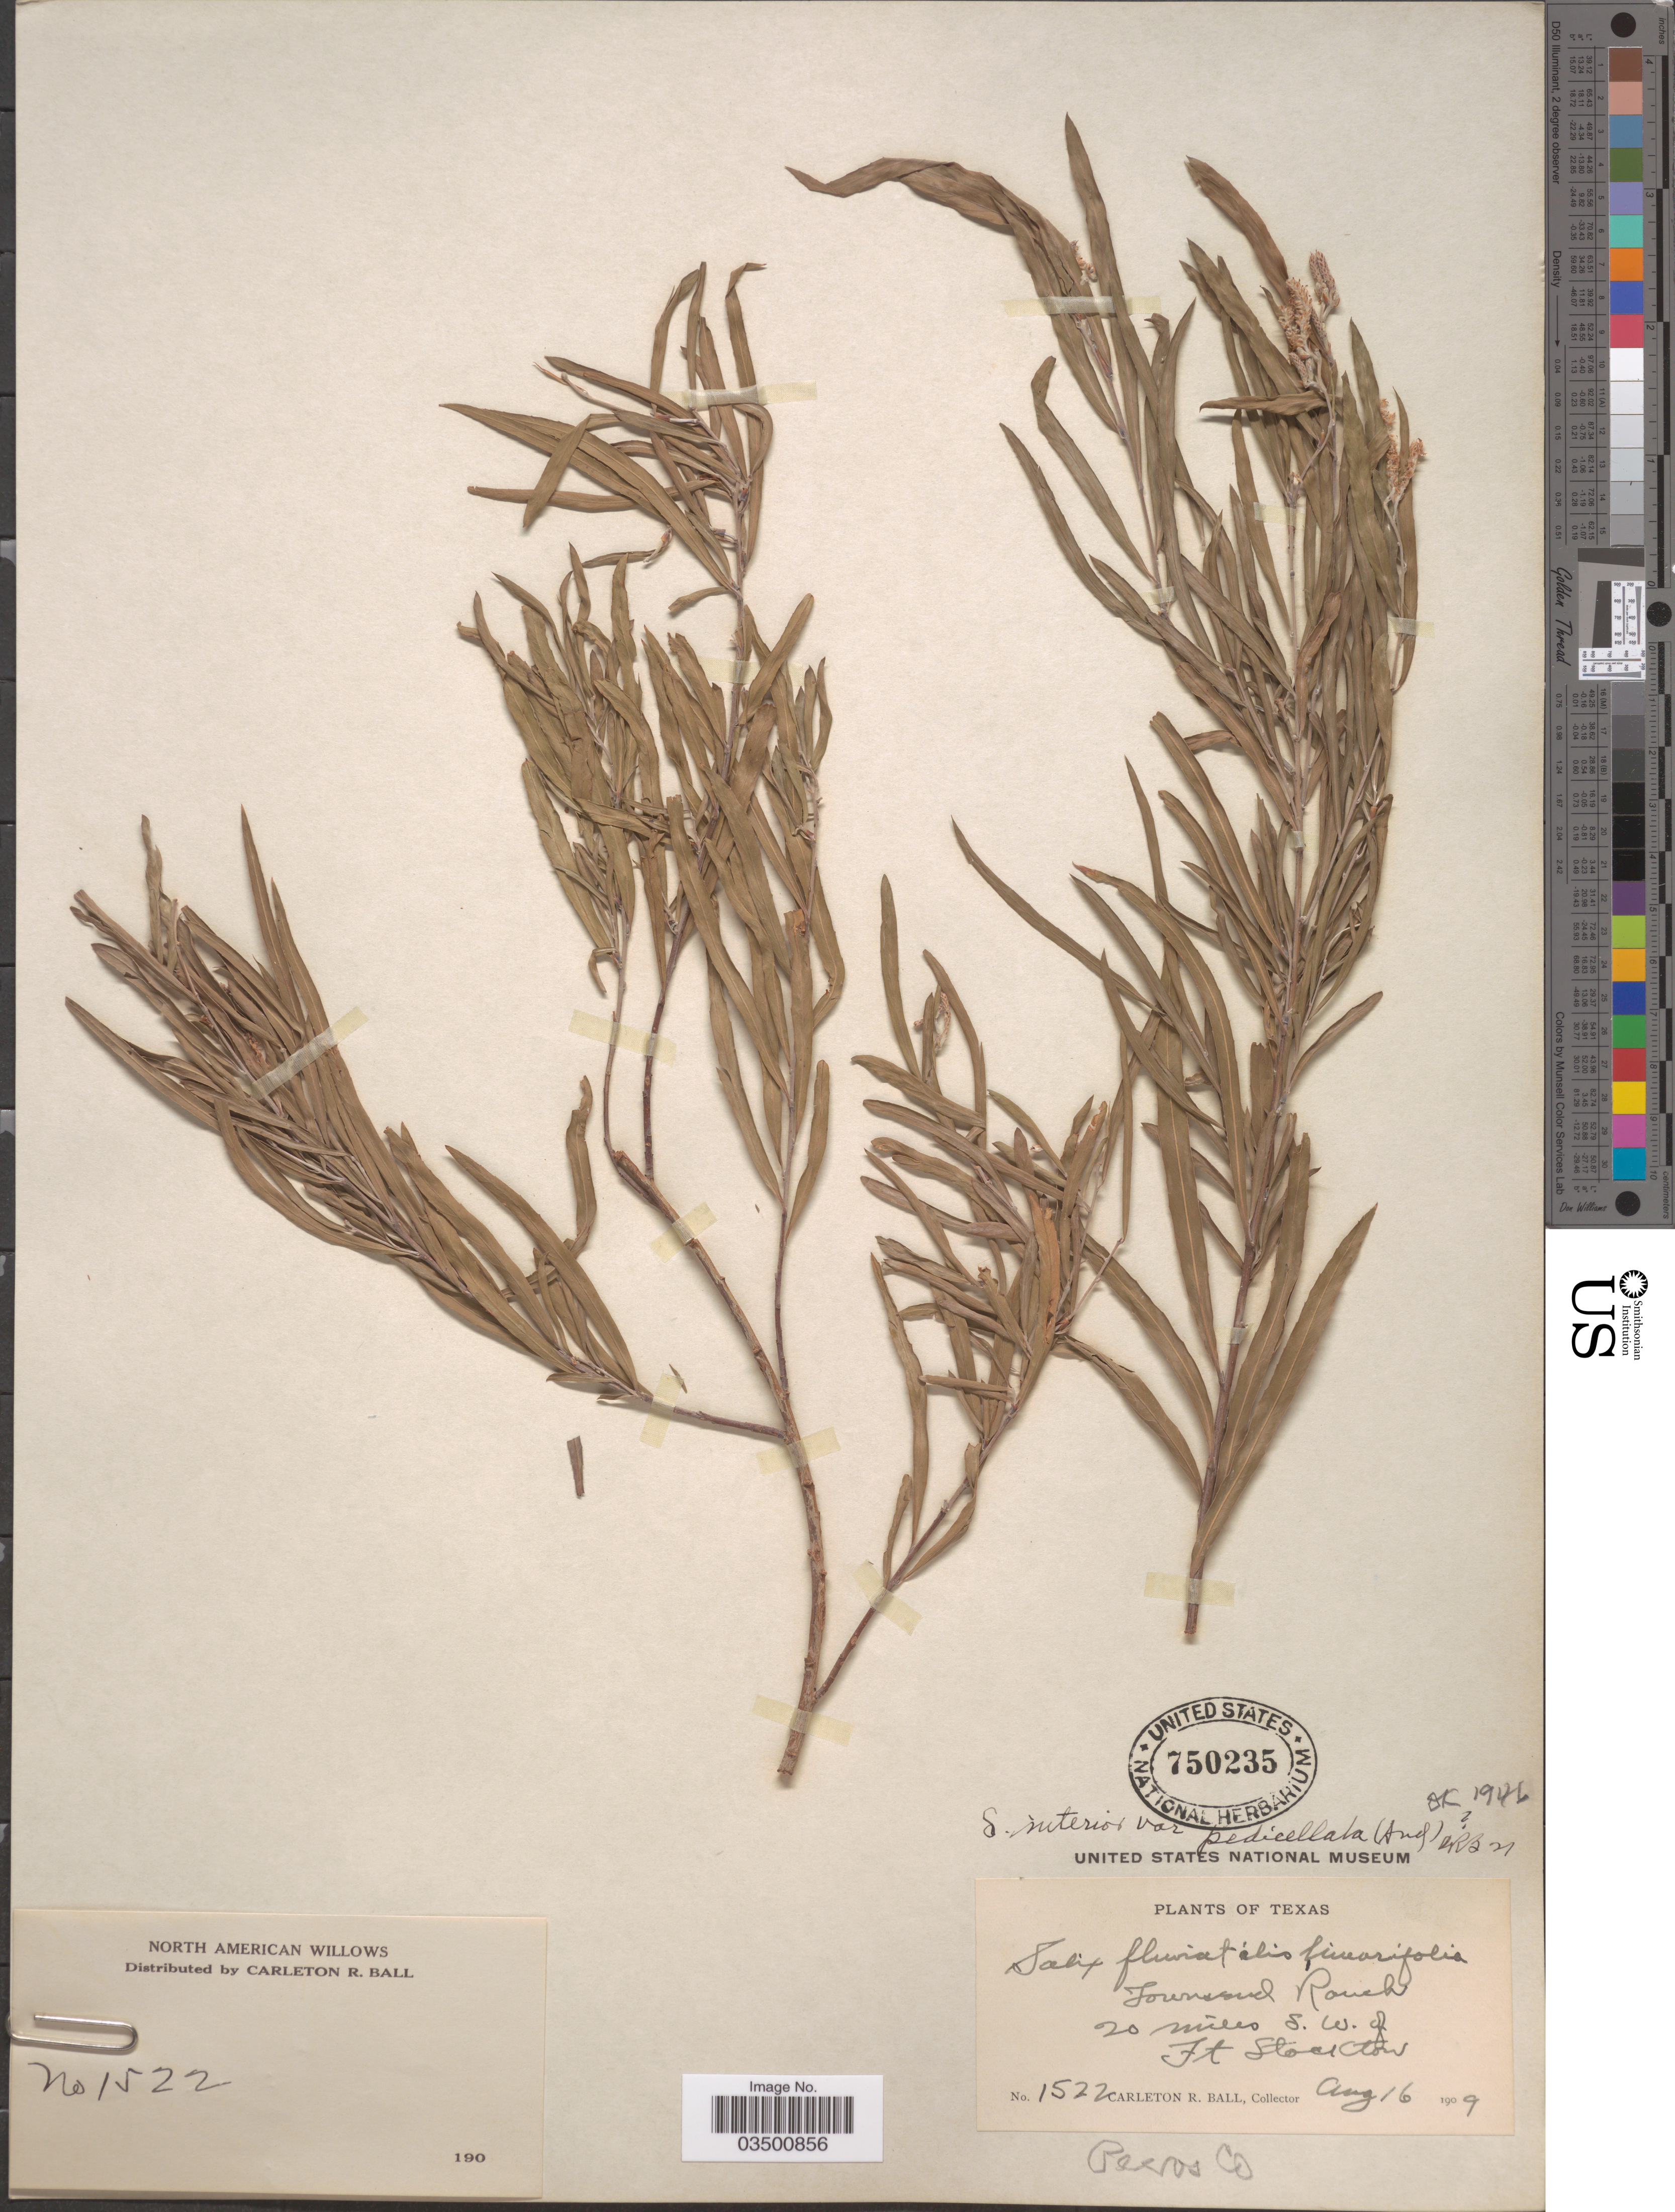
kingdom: Plantae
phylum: Tracheophyta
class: Magnoliopsida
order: Malpighiales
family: Salicaceae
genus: Salix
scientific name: Salix interior var. pedicellata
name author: (Andersson) C.R. Ball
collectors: C. R. Ball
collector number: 1522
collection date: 1909-08-16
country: United States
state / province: Texas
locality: Townsend Ranch. 20 miles S.W. of Ft. Stockton. Pecos Co.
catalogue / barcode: US 750235